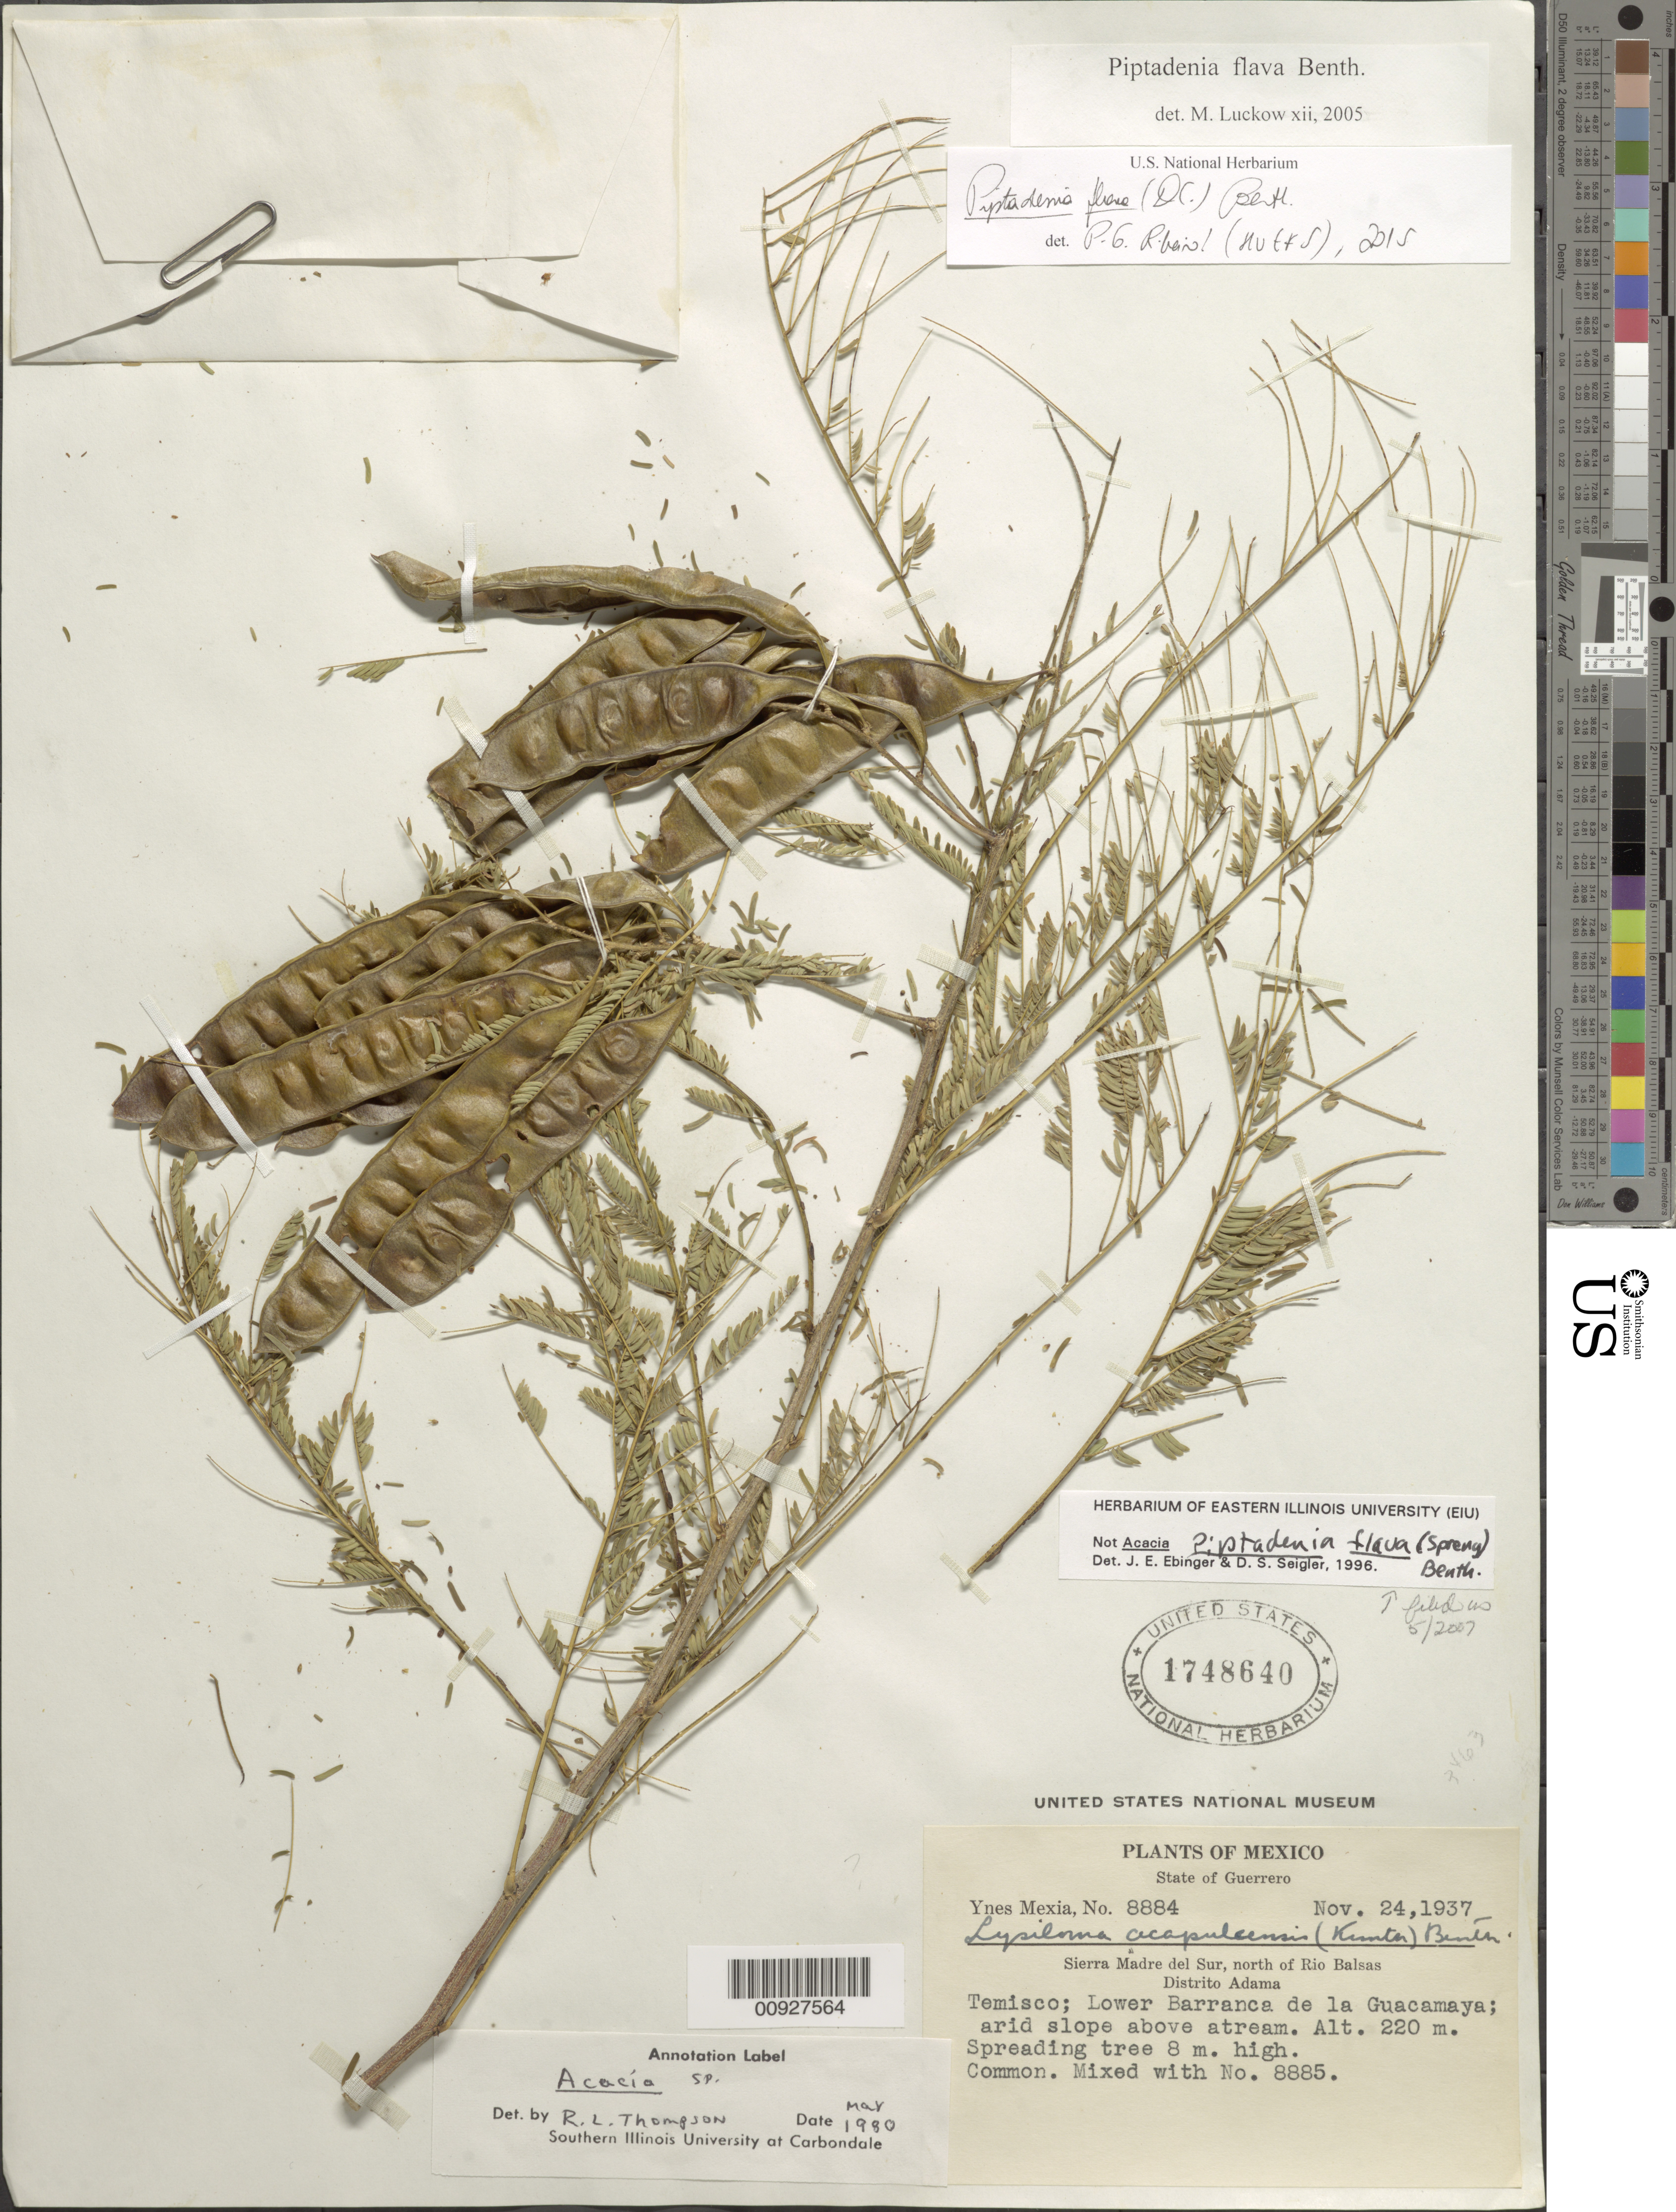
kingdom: Plantae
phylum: Tracheophyta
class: Magnoliopsida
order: Fabales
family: Fabaceae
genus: Piptadenia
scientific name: Piptadenia flava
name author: (DC.) Benth.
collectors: Y. Mexia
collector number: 8884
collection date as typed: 24 Nov 1937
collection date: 1937-11-24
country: Mexico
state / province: Guerrero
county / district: Adama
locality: Temisco; Lower Barranca de la Guacamaya. Sierra Madre del Sur, north of Río Balsas, Distrito Adama, State of Guerrero.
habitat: Arid slope above stream.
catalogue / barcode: US 1748640